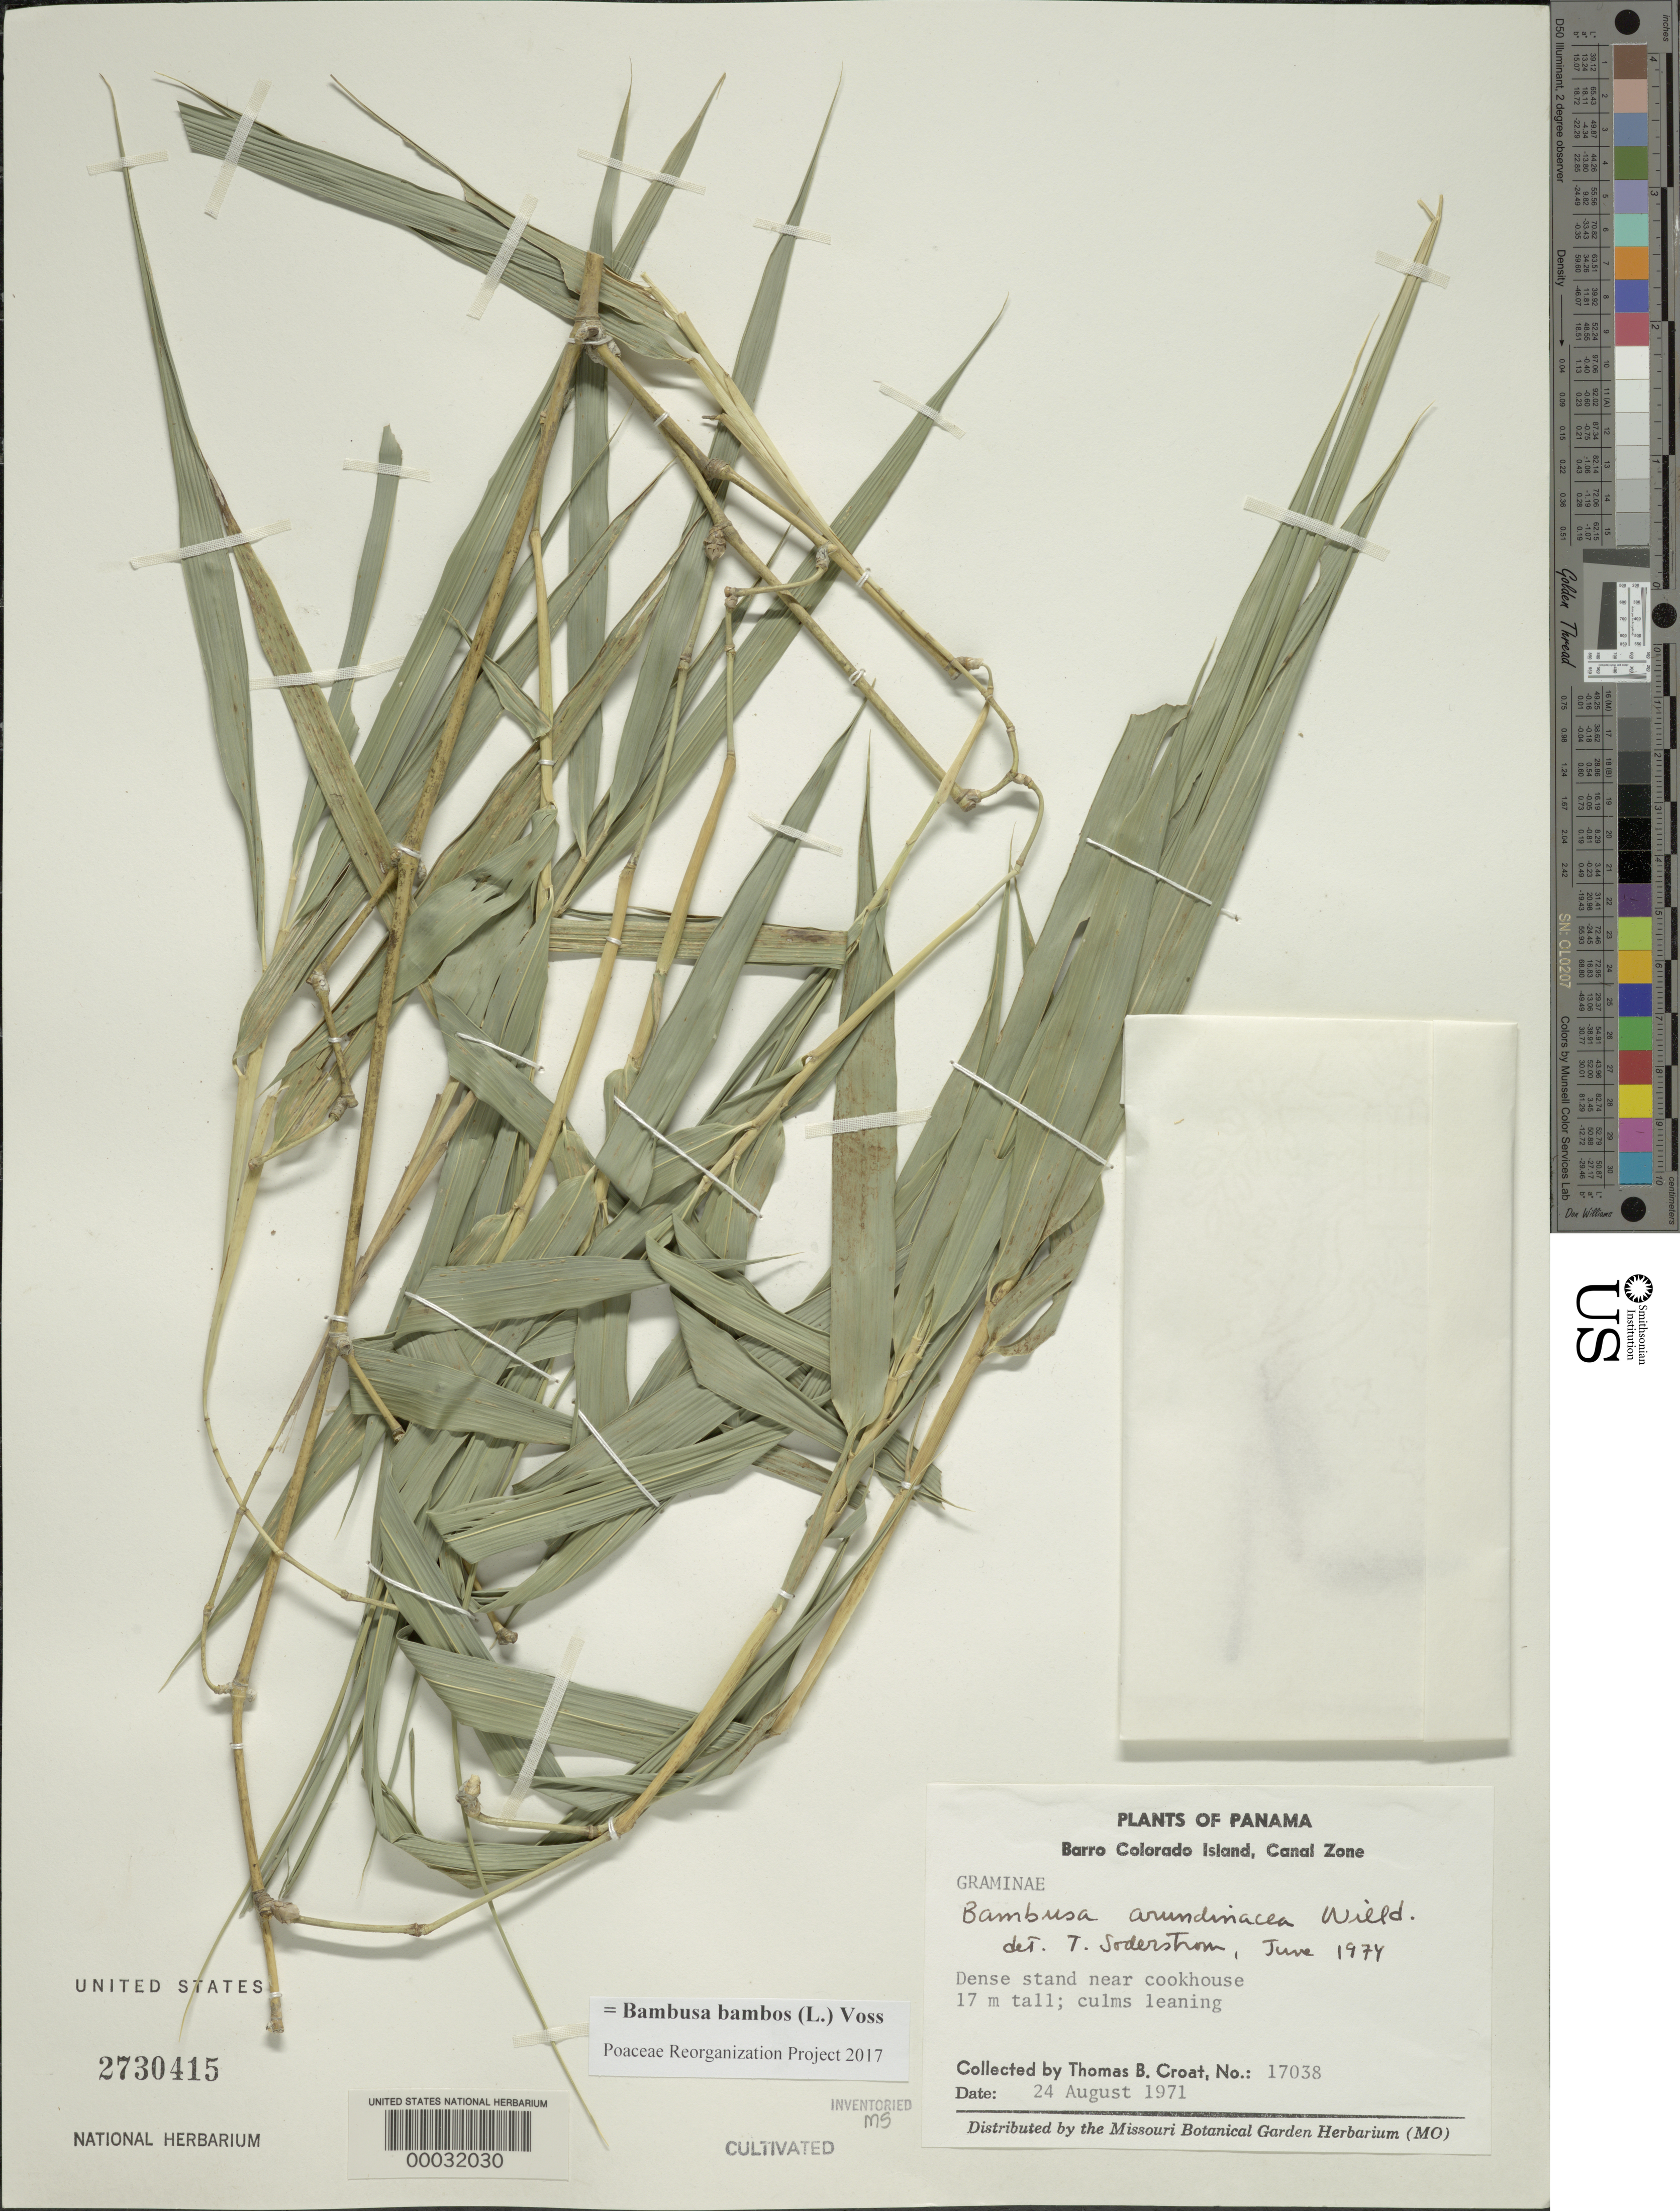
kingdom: Plantae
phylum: Tracheophyta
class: Liliopsida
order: Poales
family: Poaceae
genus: Bambusa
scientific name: Bambusa bambos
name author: (L.) Voss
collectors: T. B. Croat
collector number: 17038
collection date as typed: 24 Aug 1971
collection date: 1971-08-24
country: Panama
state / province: Panamá Oeste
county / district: Canal Zone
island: Barro Colorado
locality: Barro Colorado I.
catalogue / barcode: US 2730415